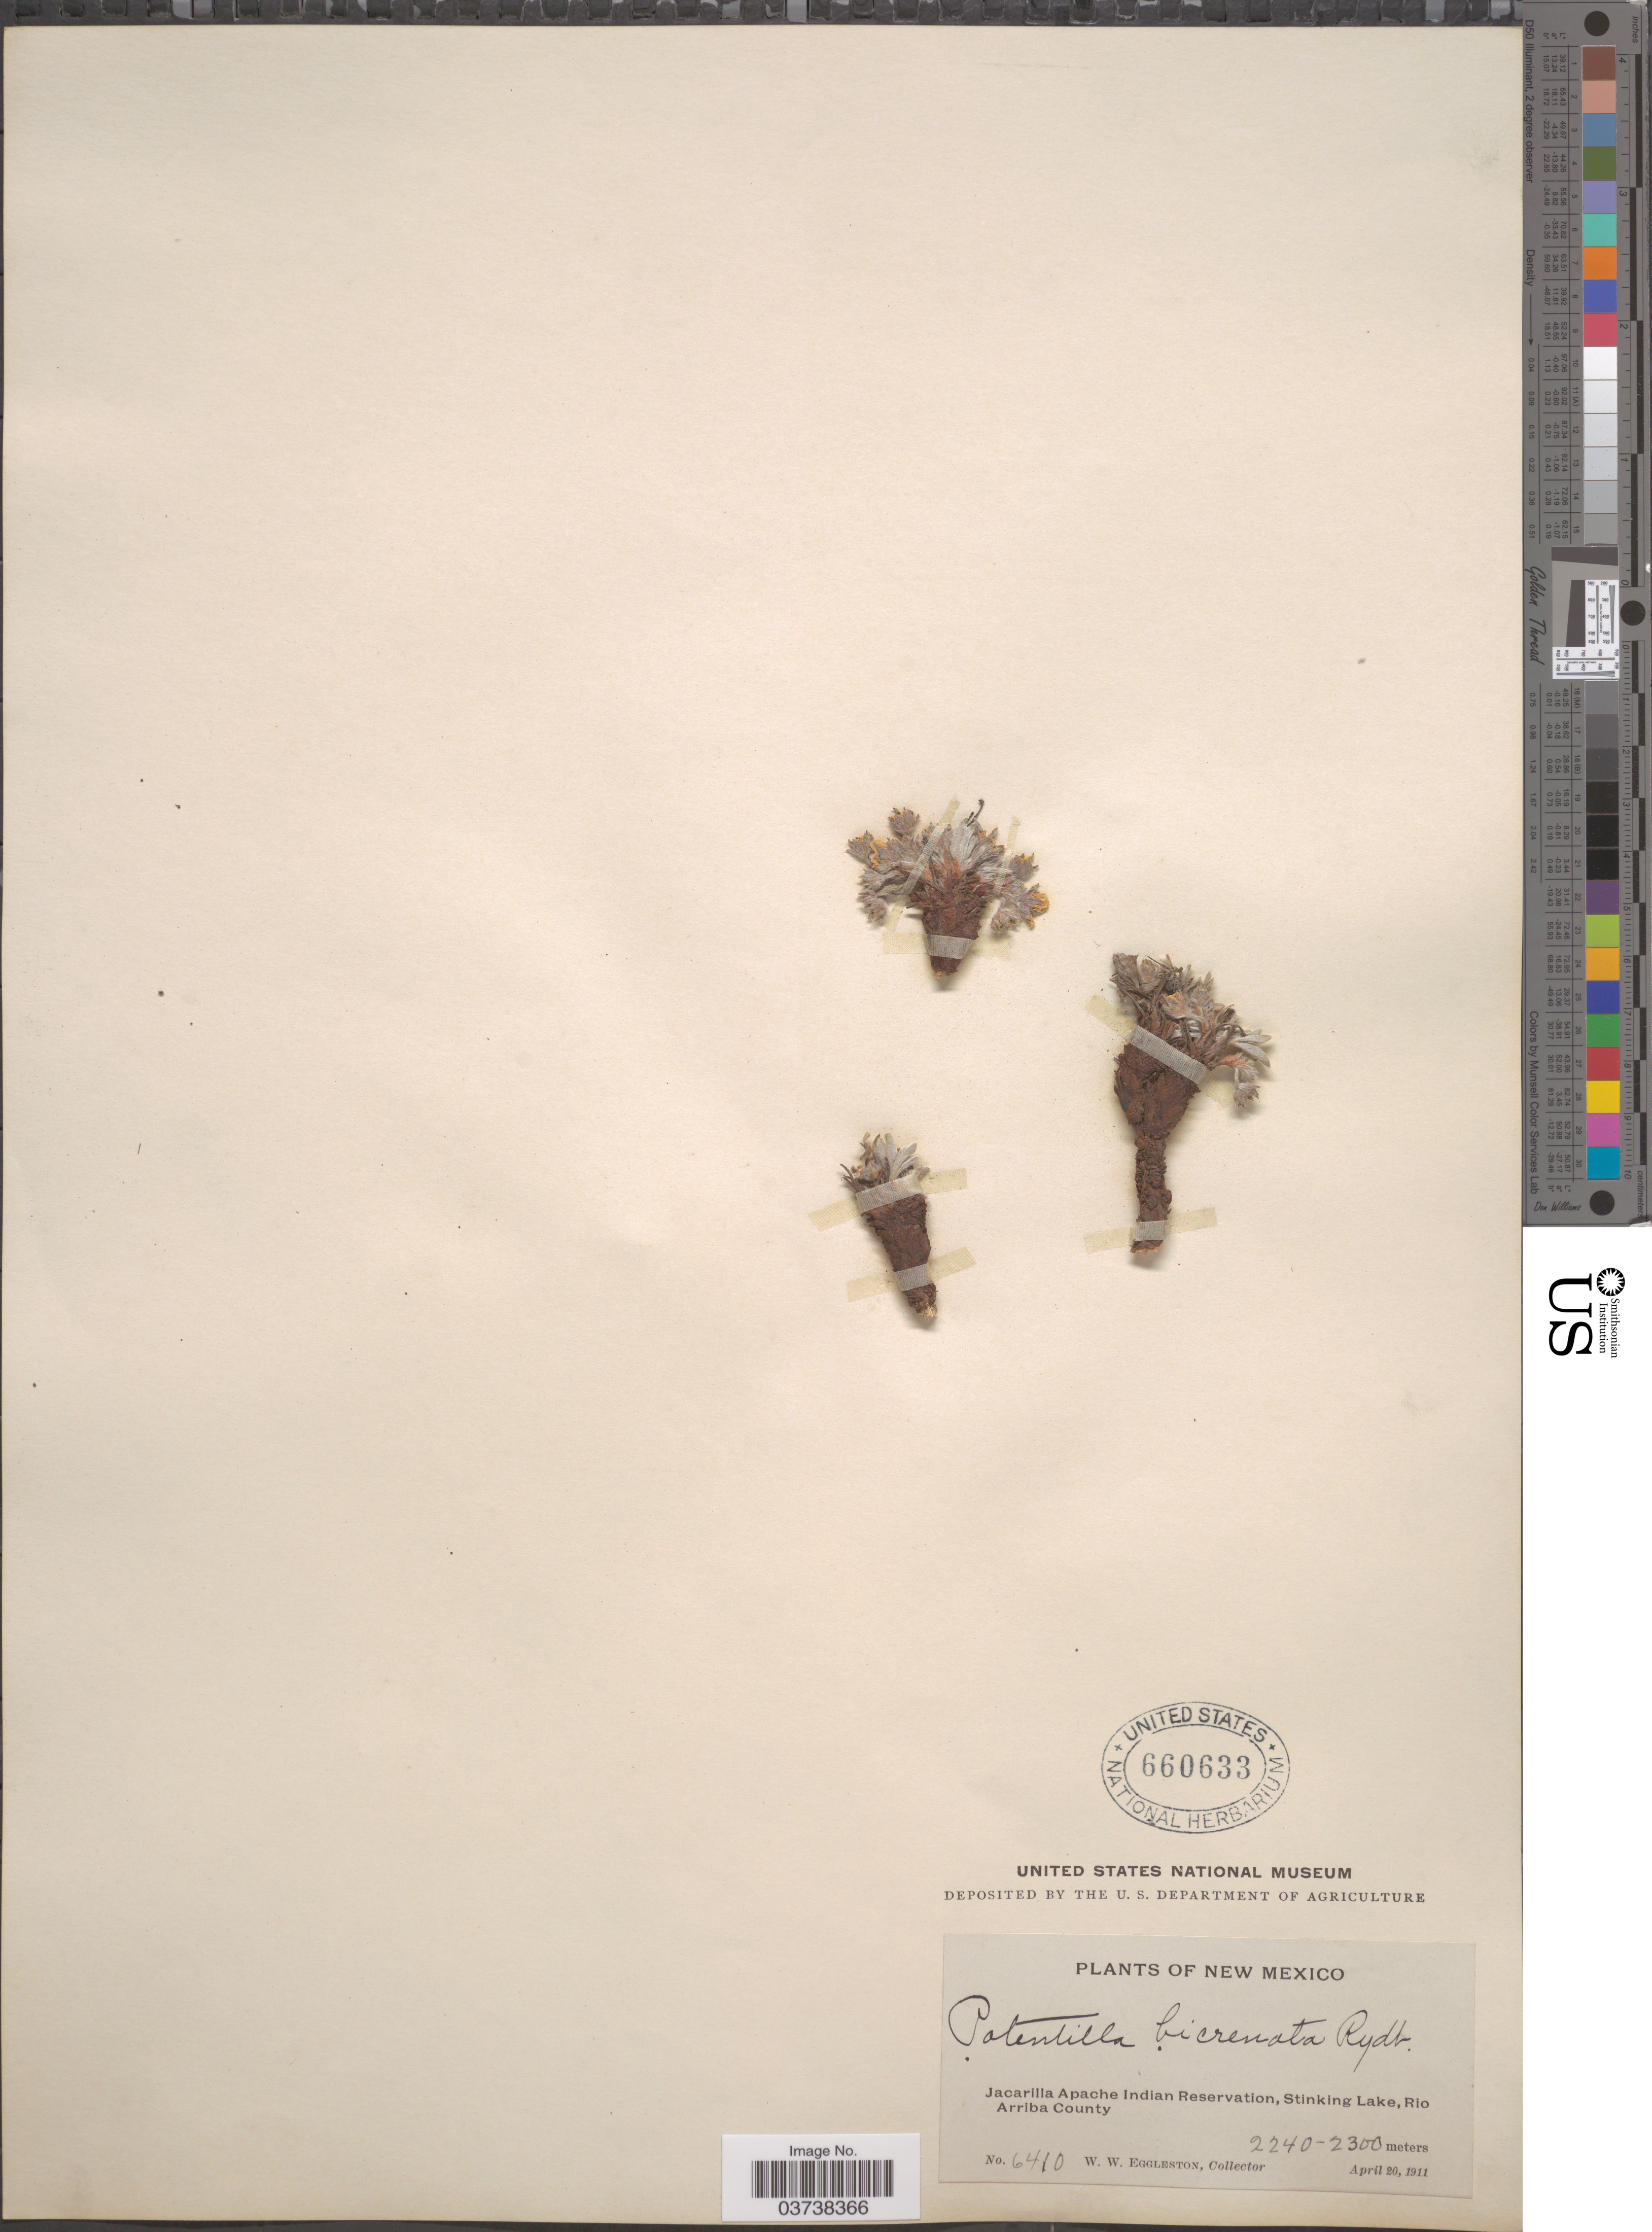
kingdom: Plantae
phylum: Tracheophyta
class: Magnoliopsida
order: Rosales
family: Rosaceae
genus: Potentilla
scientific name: Potentilla bicrenata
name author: Rydb.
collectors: W. W. Eggleston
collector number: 6410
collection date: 1911-04-20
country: United States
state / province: New Mexico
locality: Jacarilla Apache Indian Reservation, Stinking Lake, Rio Arriba County.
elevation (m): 2240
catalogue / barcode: US 660633